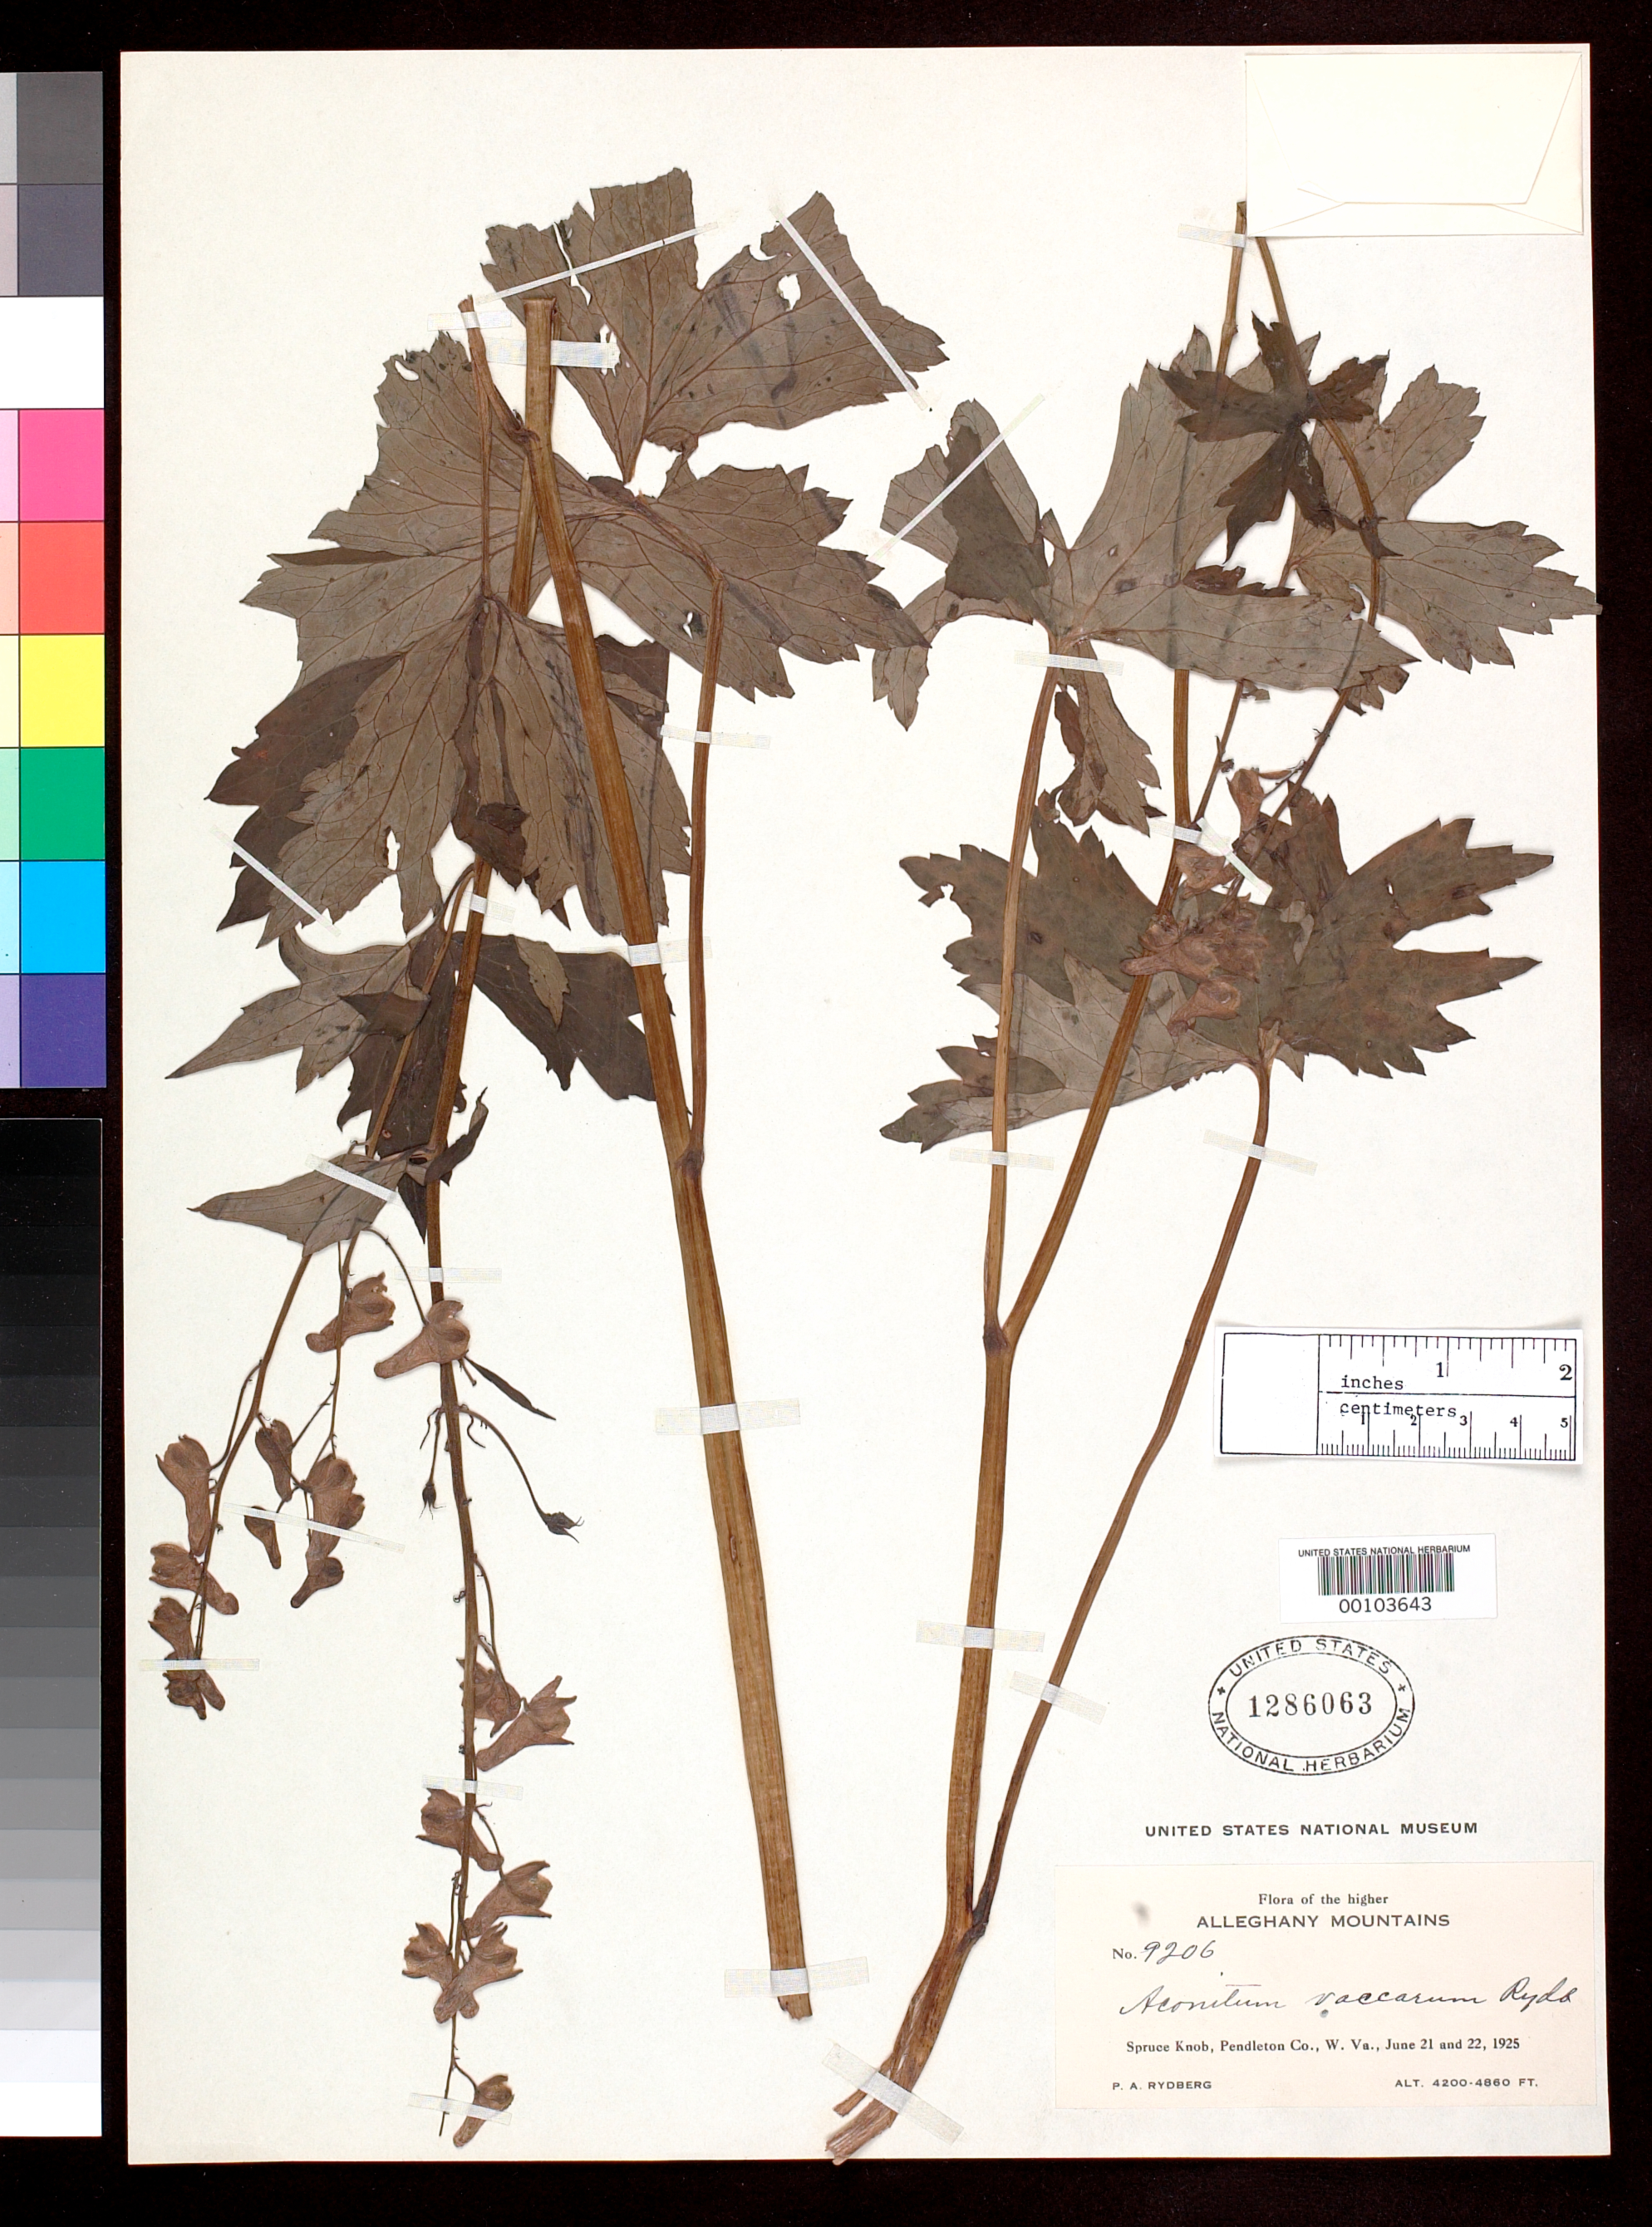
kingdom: Plantae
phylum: Tracheophyta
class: Magnoliopsida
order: Ranunculales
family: Ranunculaceae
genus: Aconitum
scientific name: Aconitum vaccarum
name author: Rydb.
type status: Isotype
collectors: P. A. Rydberg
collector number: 9206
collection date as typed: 21 Jun 1925 to 22 Jun 1925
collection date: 1925-06-21/1925-06-22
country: United States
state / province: West Virginia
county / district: Pendleton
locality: Spruce Knob.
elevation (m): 1280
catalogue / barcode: US 1286063